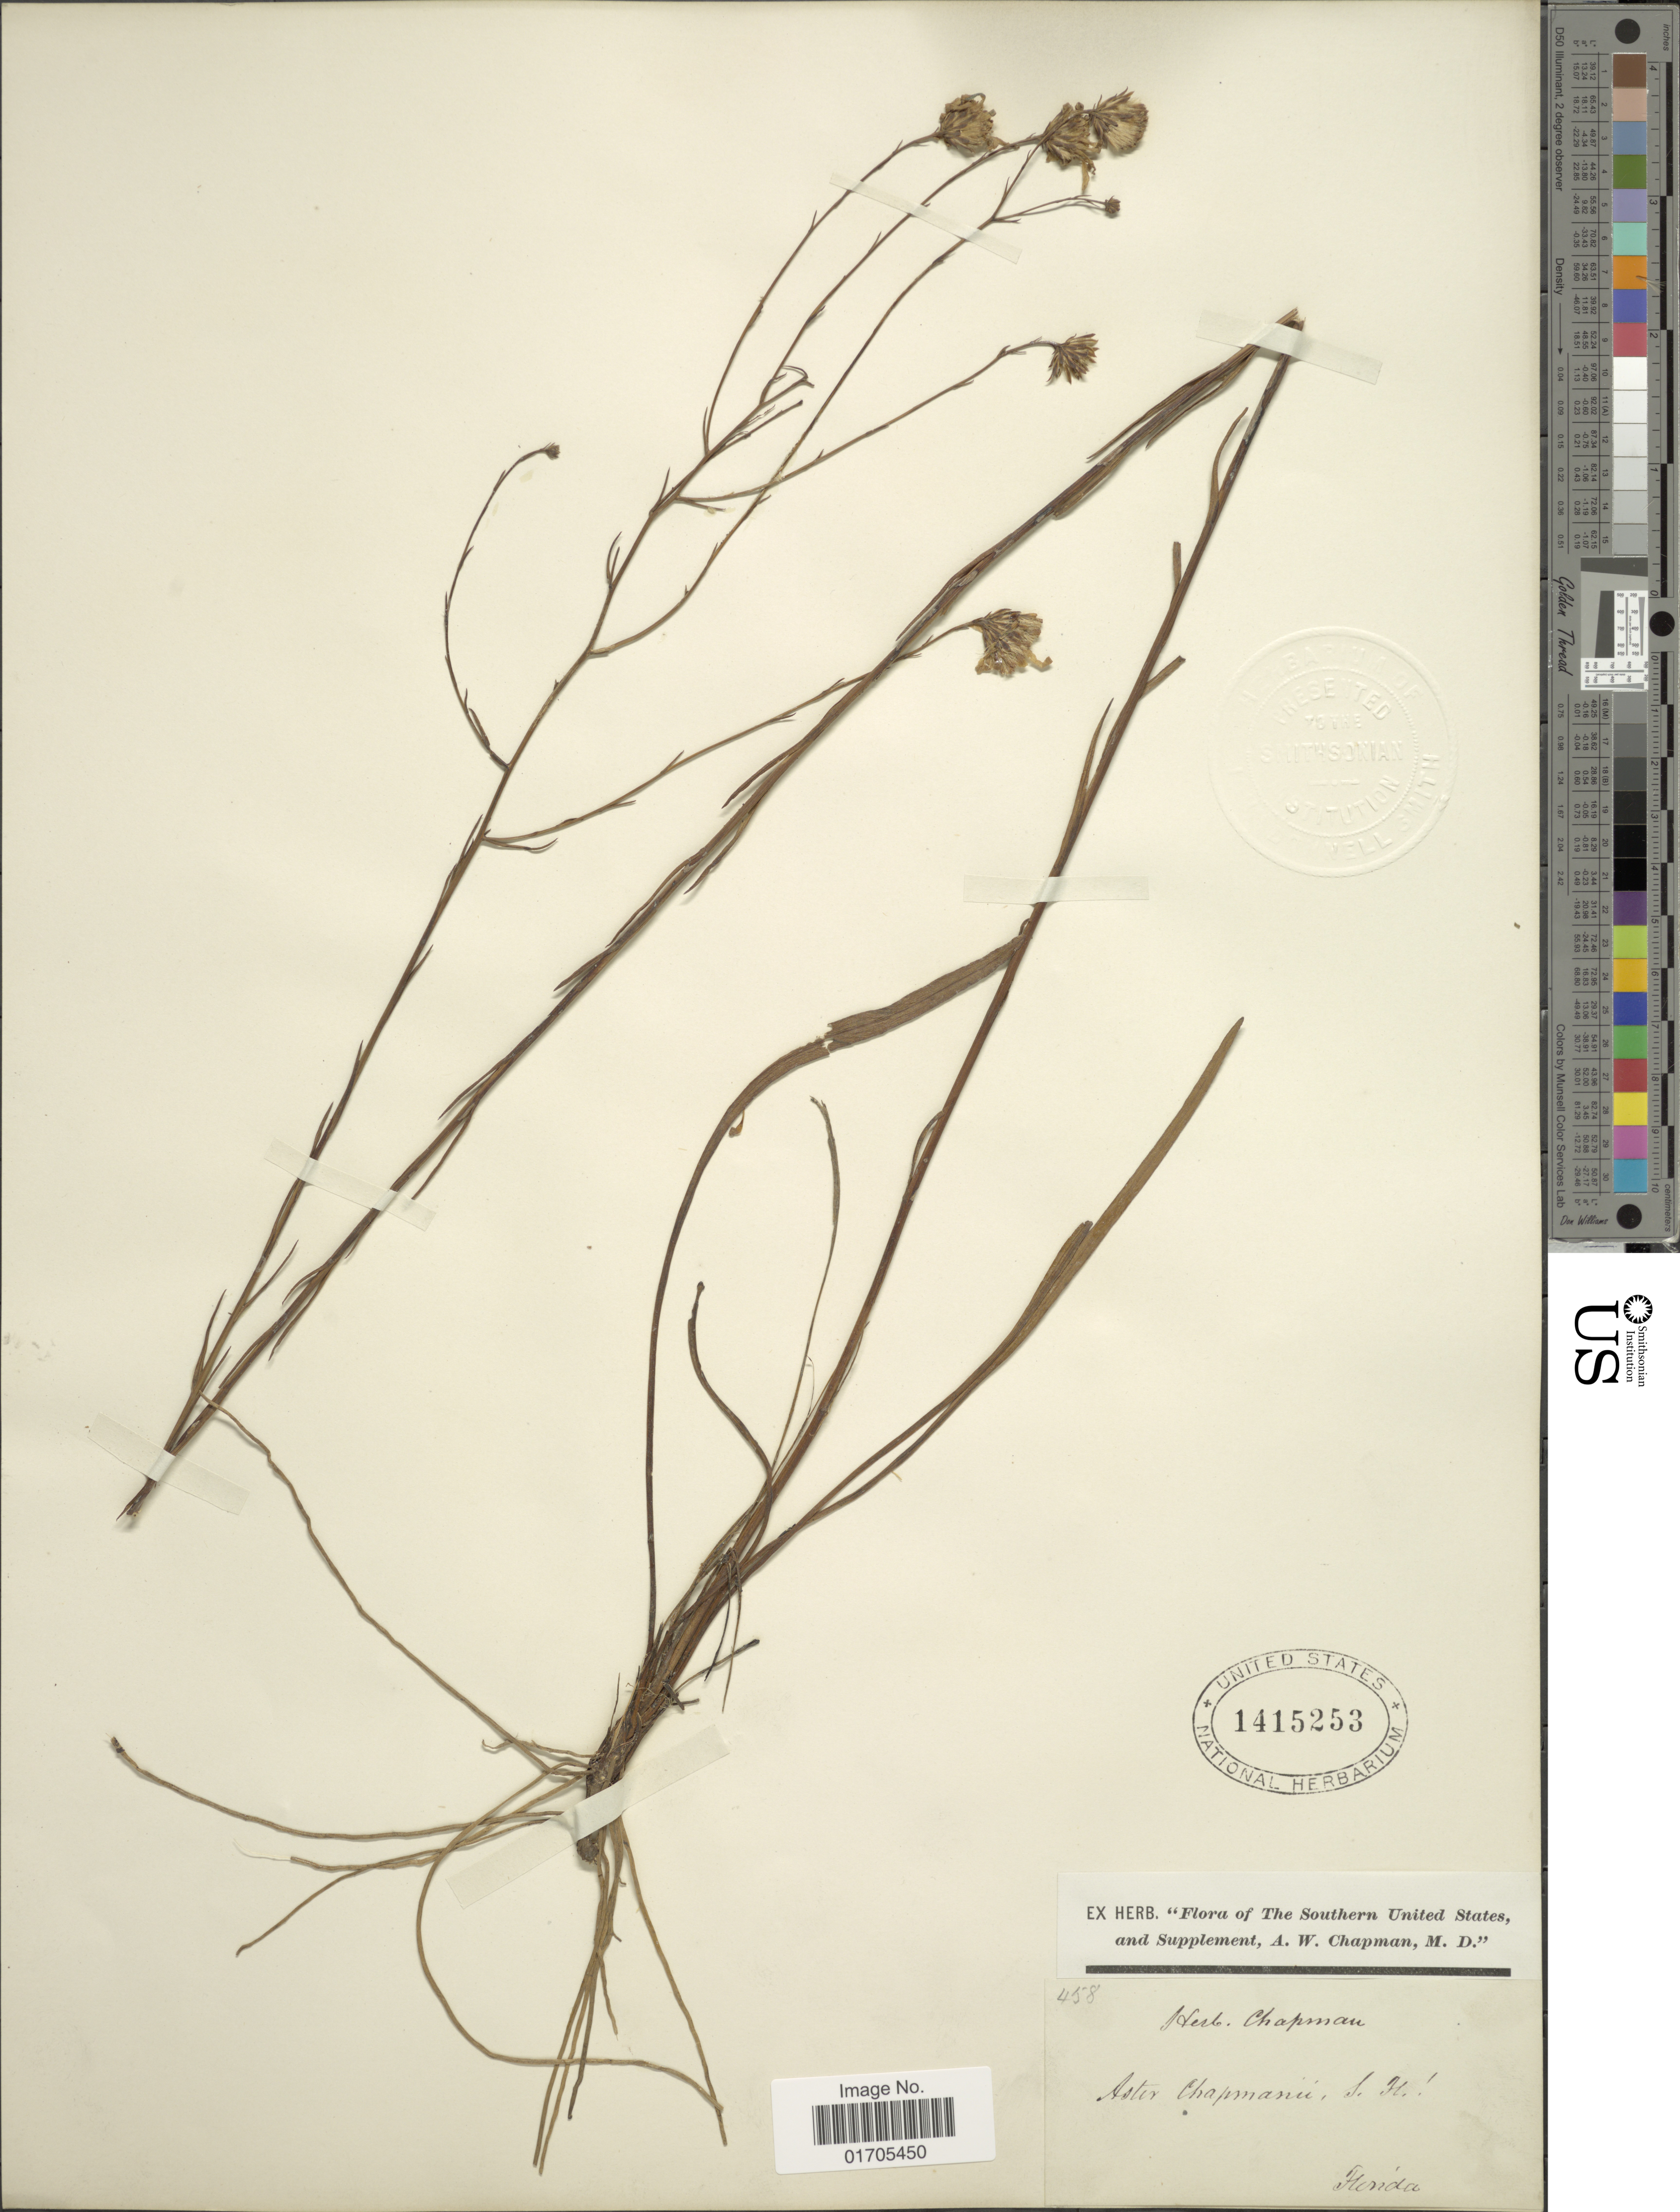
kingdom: Plantae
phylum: Tracheophyta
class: Magnoliopsida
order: Asterales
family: Asteraceae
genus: Eurybia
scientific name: Eurybia chapmanii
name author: (Torr. & A. Gray) G.L. Nesom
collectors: A. W. Chapman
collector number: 458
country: United States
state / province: Florida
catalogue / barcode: US 1415253